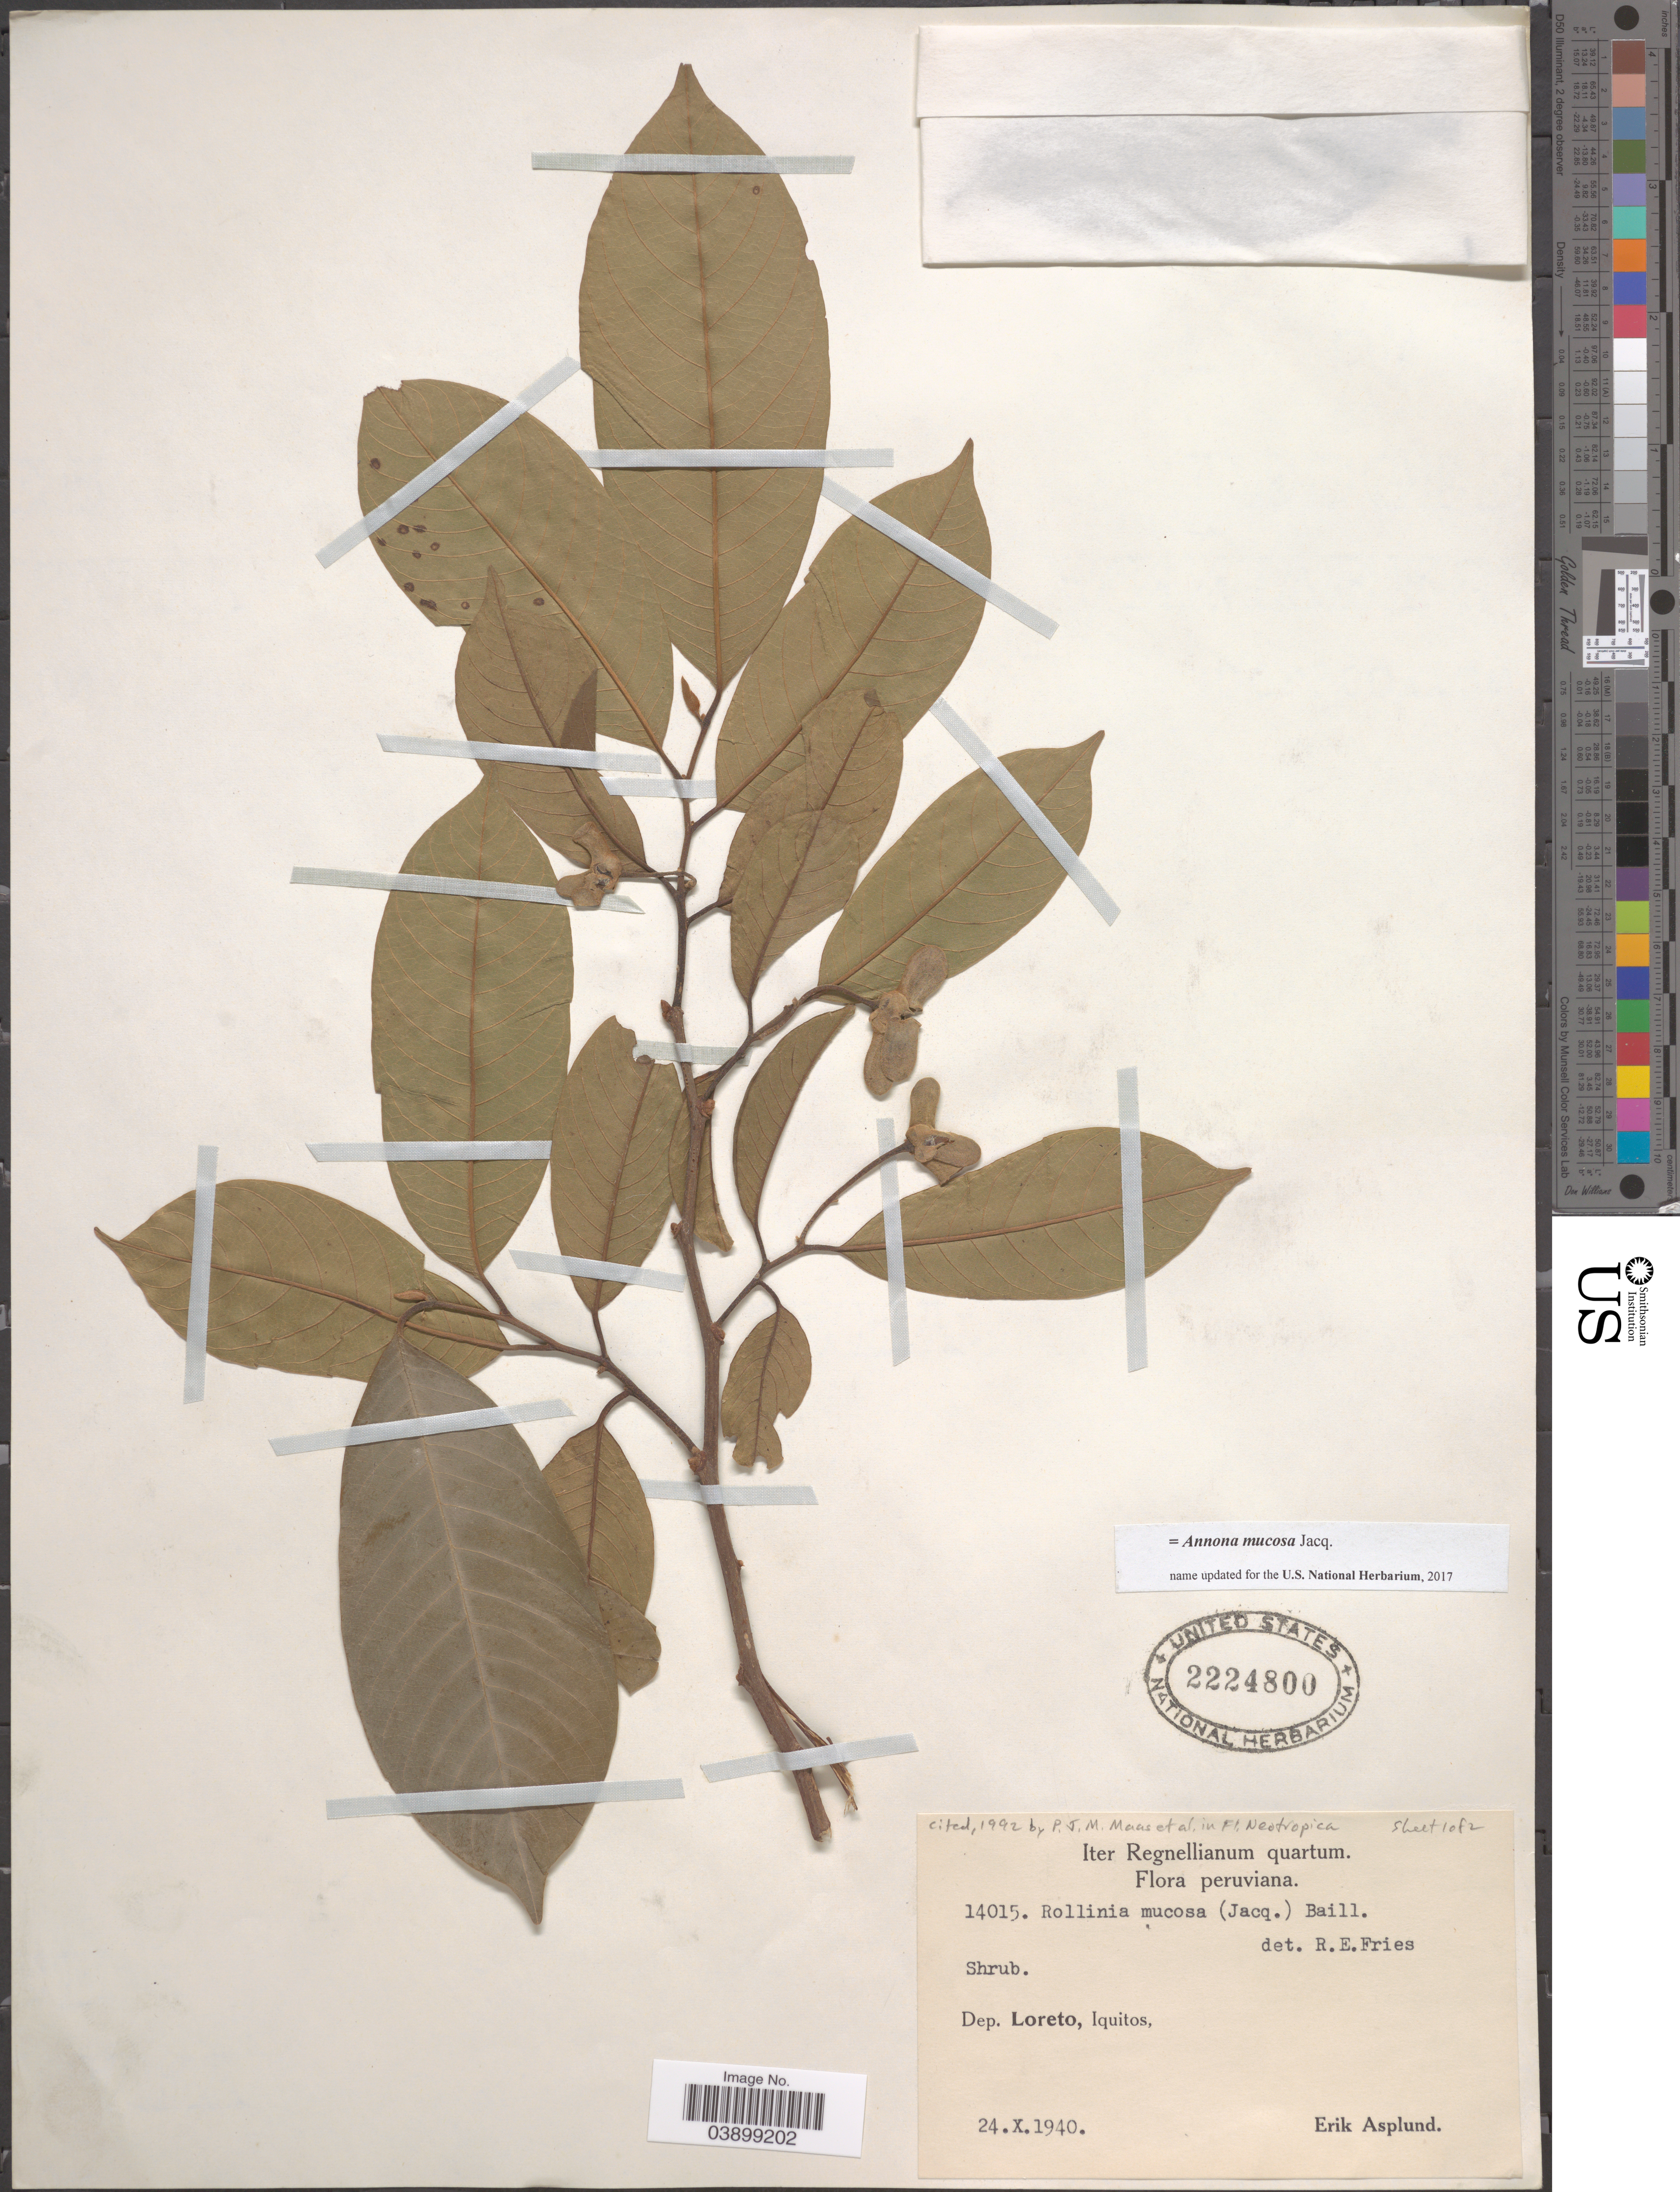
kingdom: Plantae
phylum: Tracheophyta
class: Magnoliopsida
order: Magnoliales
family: Annonaceae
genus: Annona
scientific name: Annona mucosa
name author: Jacq.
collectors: E. Asplund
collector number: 14015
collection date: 1940-10-24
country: Peru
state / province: Loreto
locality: Dep. Loreto, Iquitos.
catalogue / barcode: US 2224800